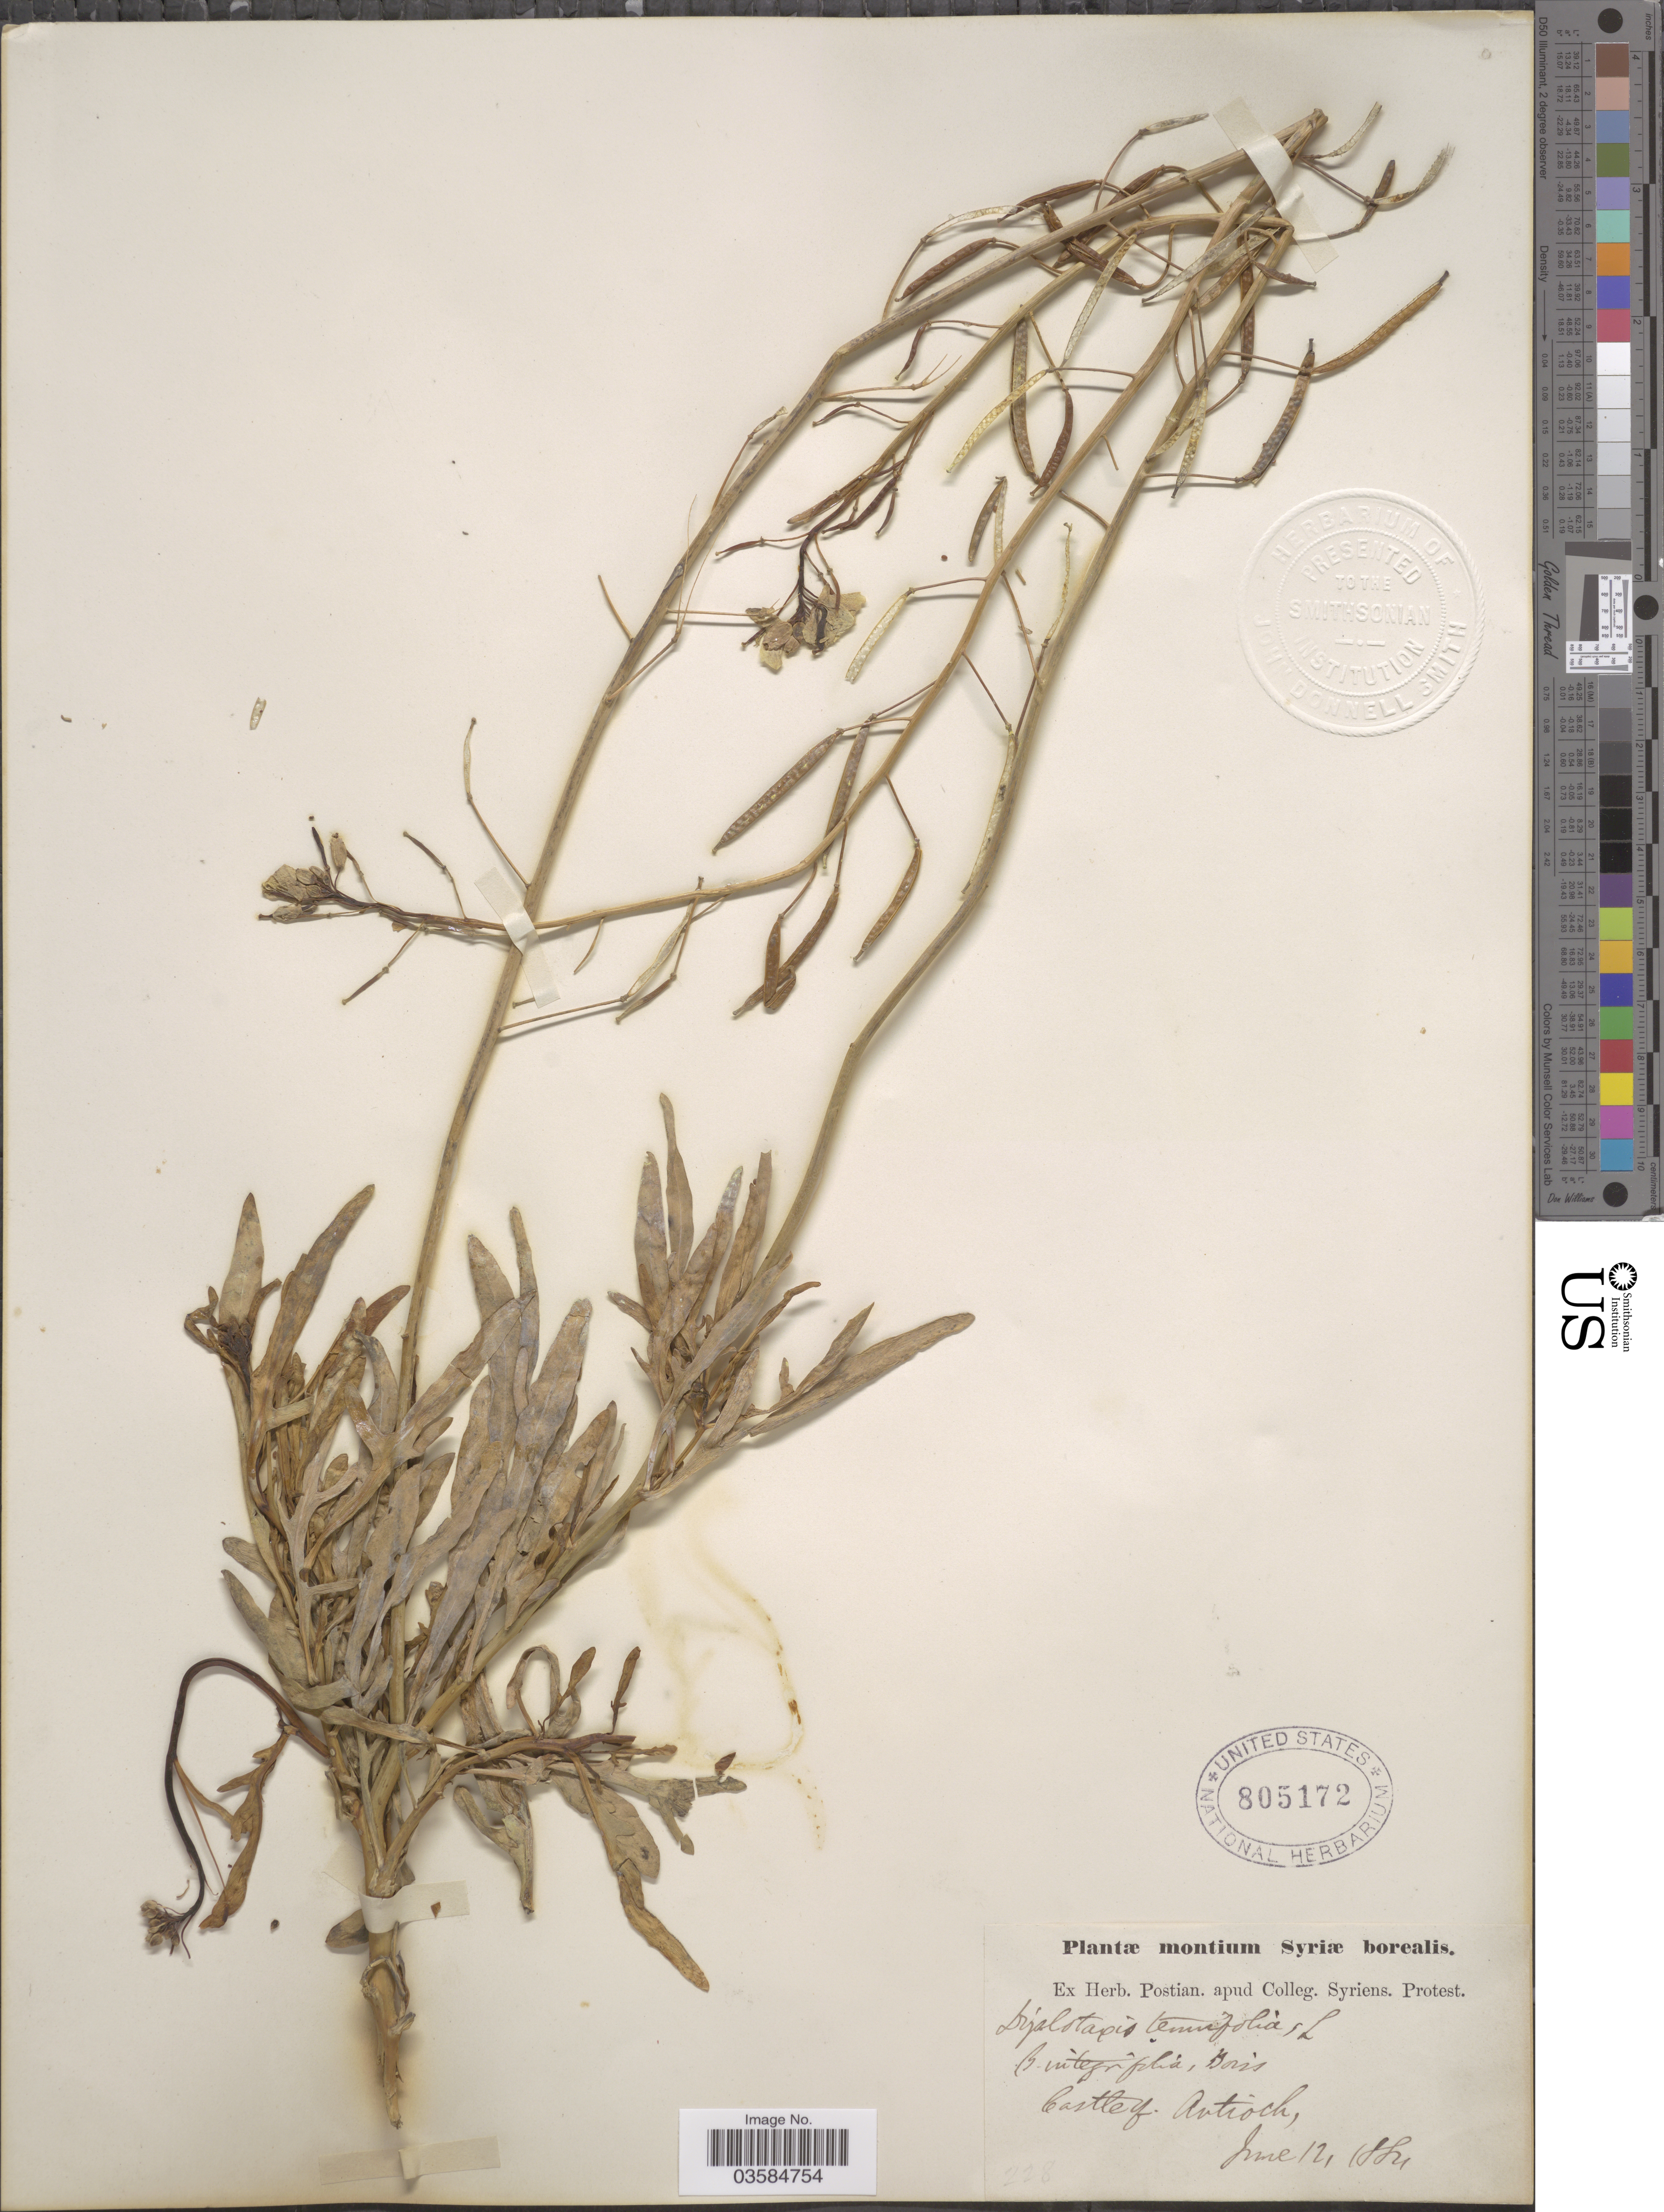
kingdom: Plantae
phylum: Tracheophyta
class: Magnoliopsida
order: Brassicales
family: Brassicaceae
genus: Diplotaxis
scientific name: Diplotaxis tenuifolia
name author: (L.) DC.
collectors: ex herb. Postian. apud Colleg. Syriens. Protest. USE "Fannie P. A. Shepard" (10308853) AS PRIMARY COLLECTOR INSTEAD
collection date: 1884-06-12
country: Syria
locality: Montium Syriæ borealis. Castle of Antioch.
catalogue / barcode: US 805172